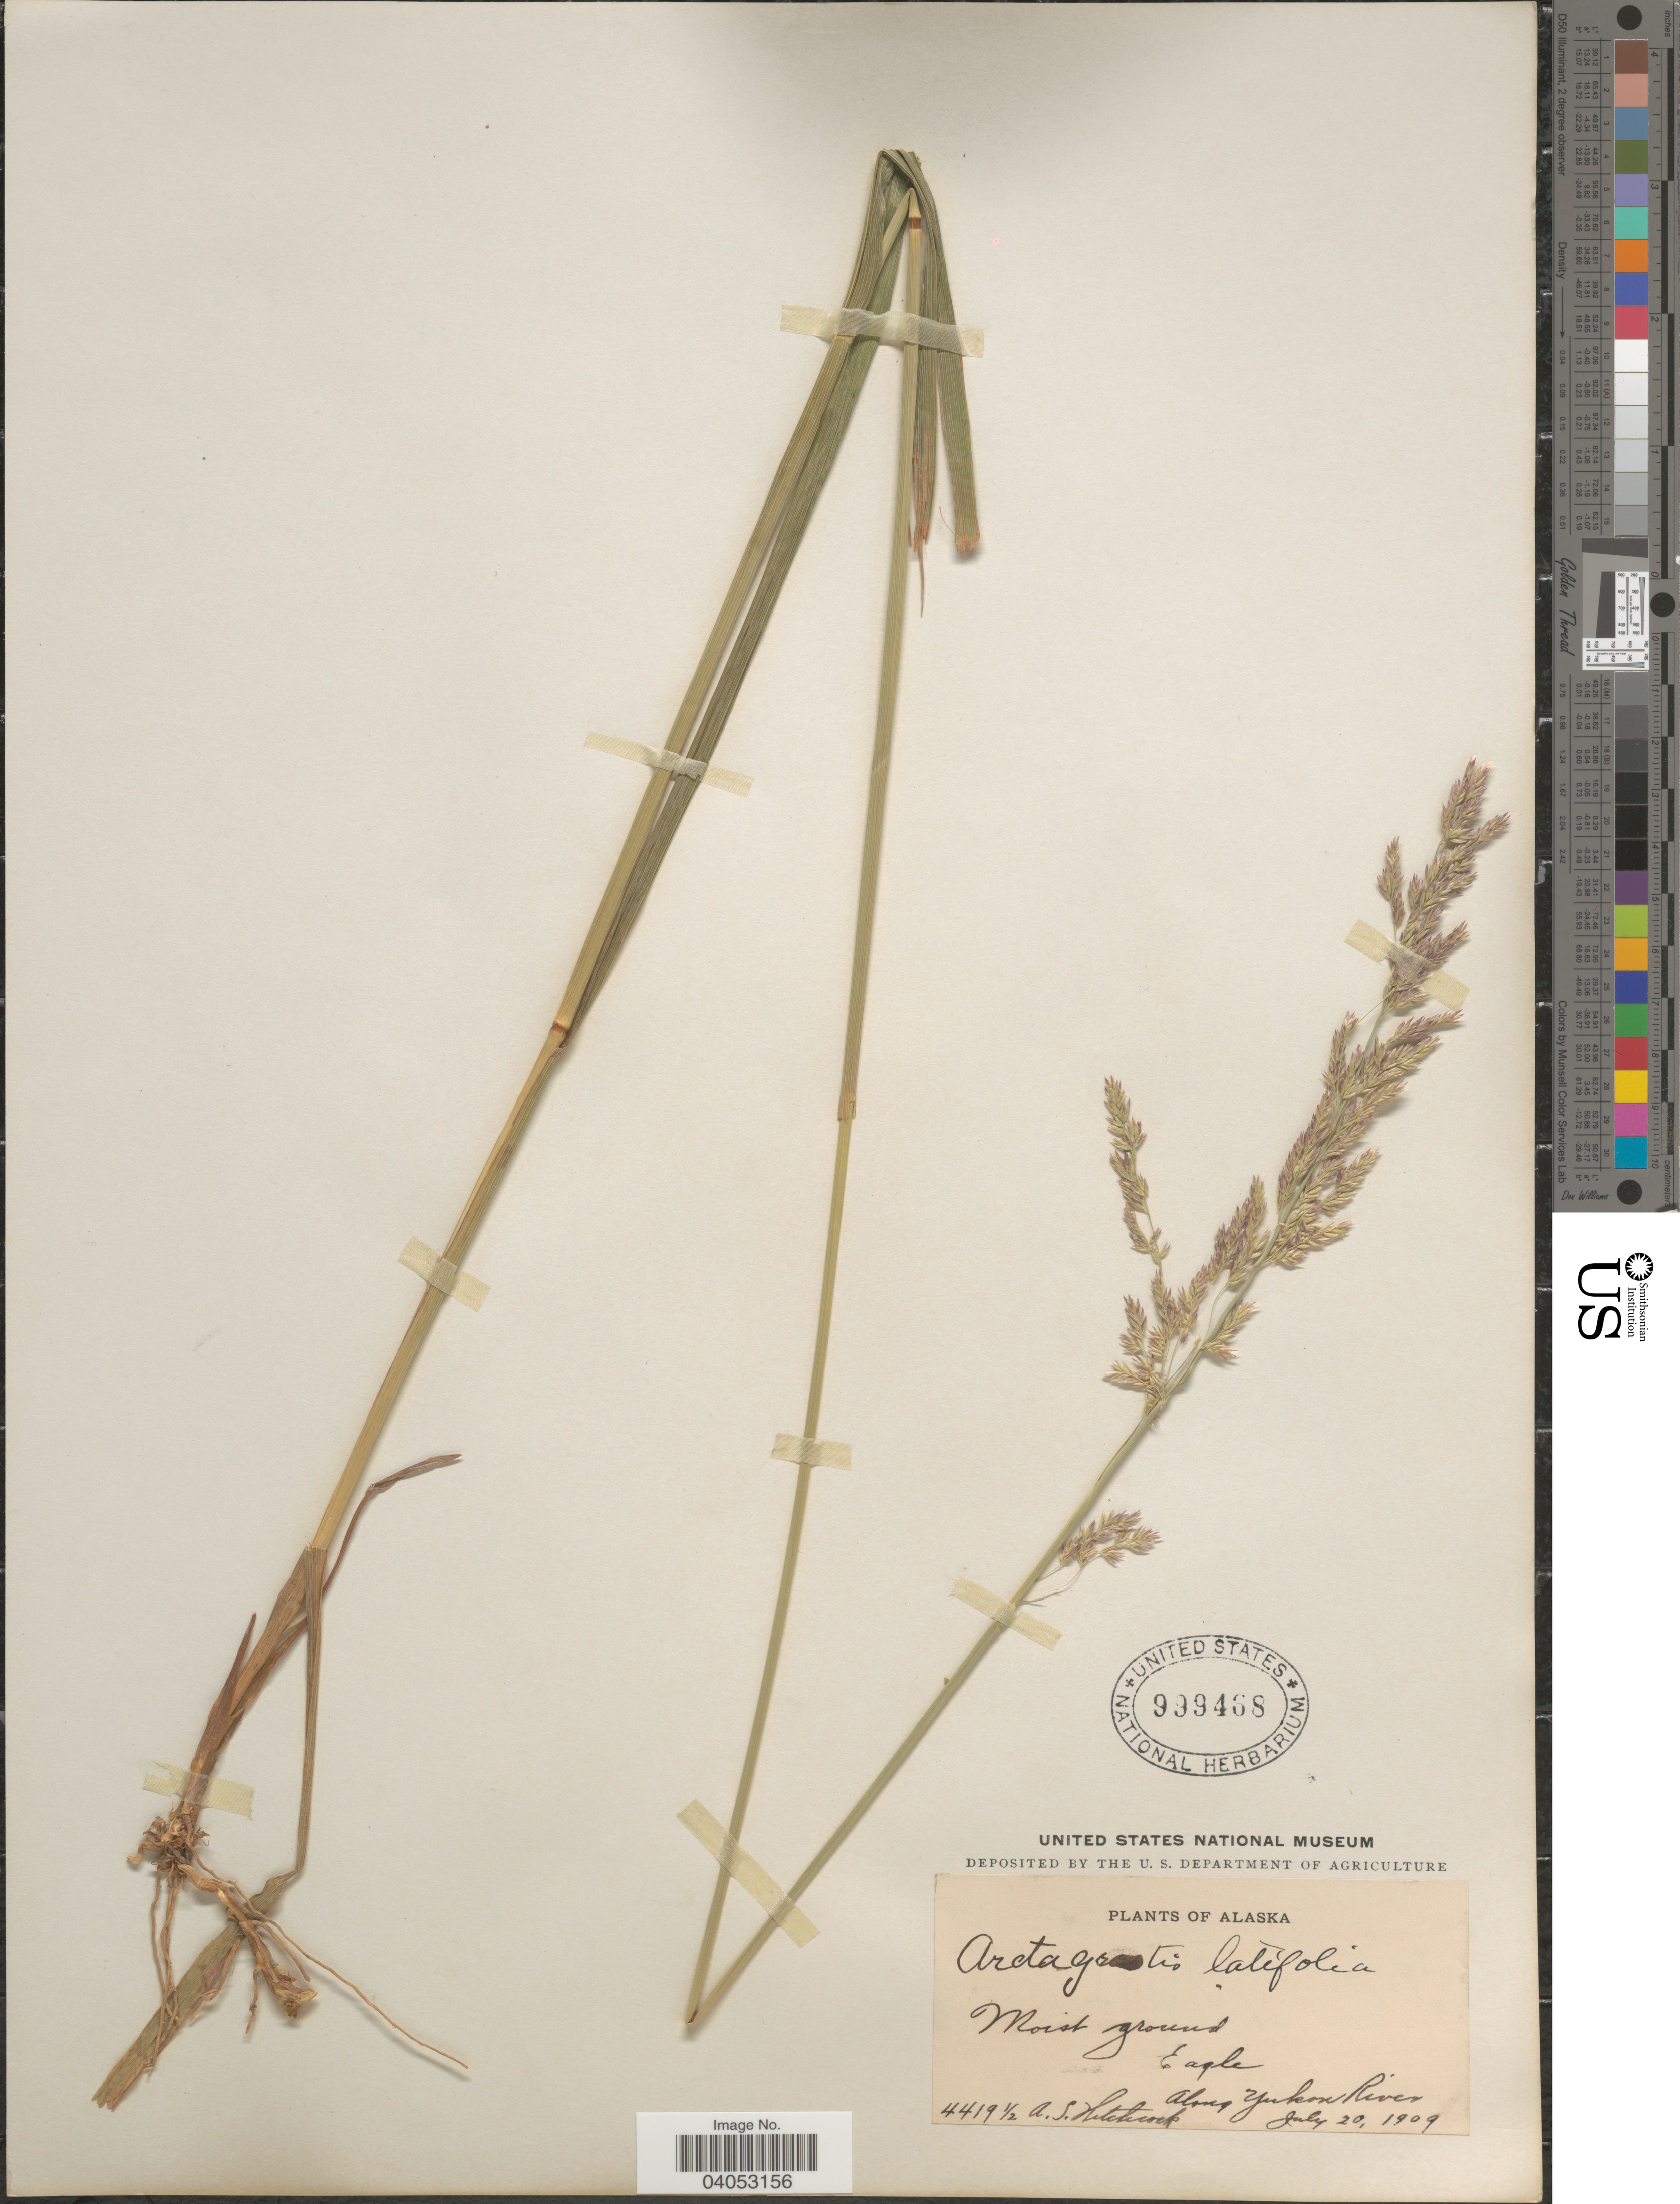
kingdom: Plantae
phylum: Tracheophyta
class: Liliopsida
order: Poales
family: Poaceae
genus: Arctagrostis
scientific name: Arctagrostis latifolia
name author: (R. Br.) Griseb.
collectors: A. S. Hitchcock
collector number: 4419½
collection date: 1909-07-20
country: United States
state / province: Alaska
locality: Eagle. Along Yukon River.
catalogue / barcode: US 999468